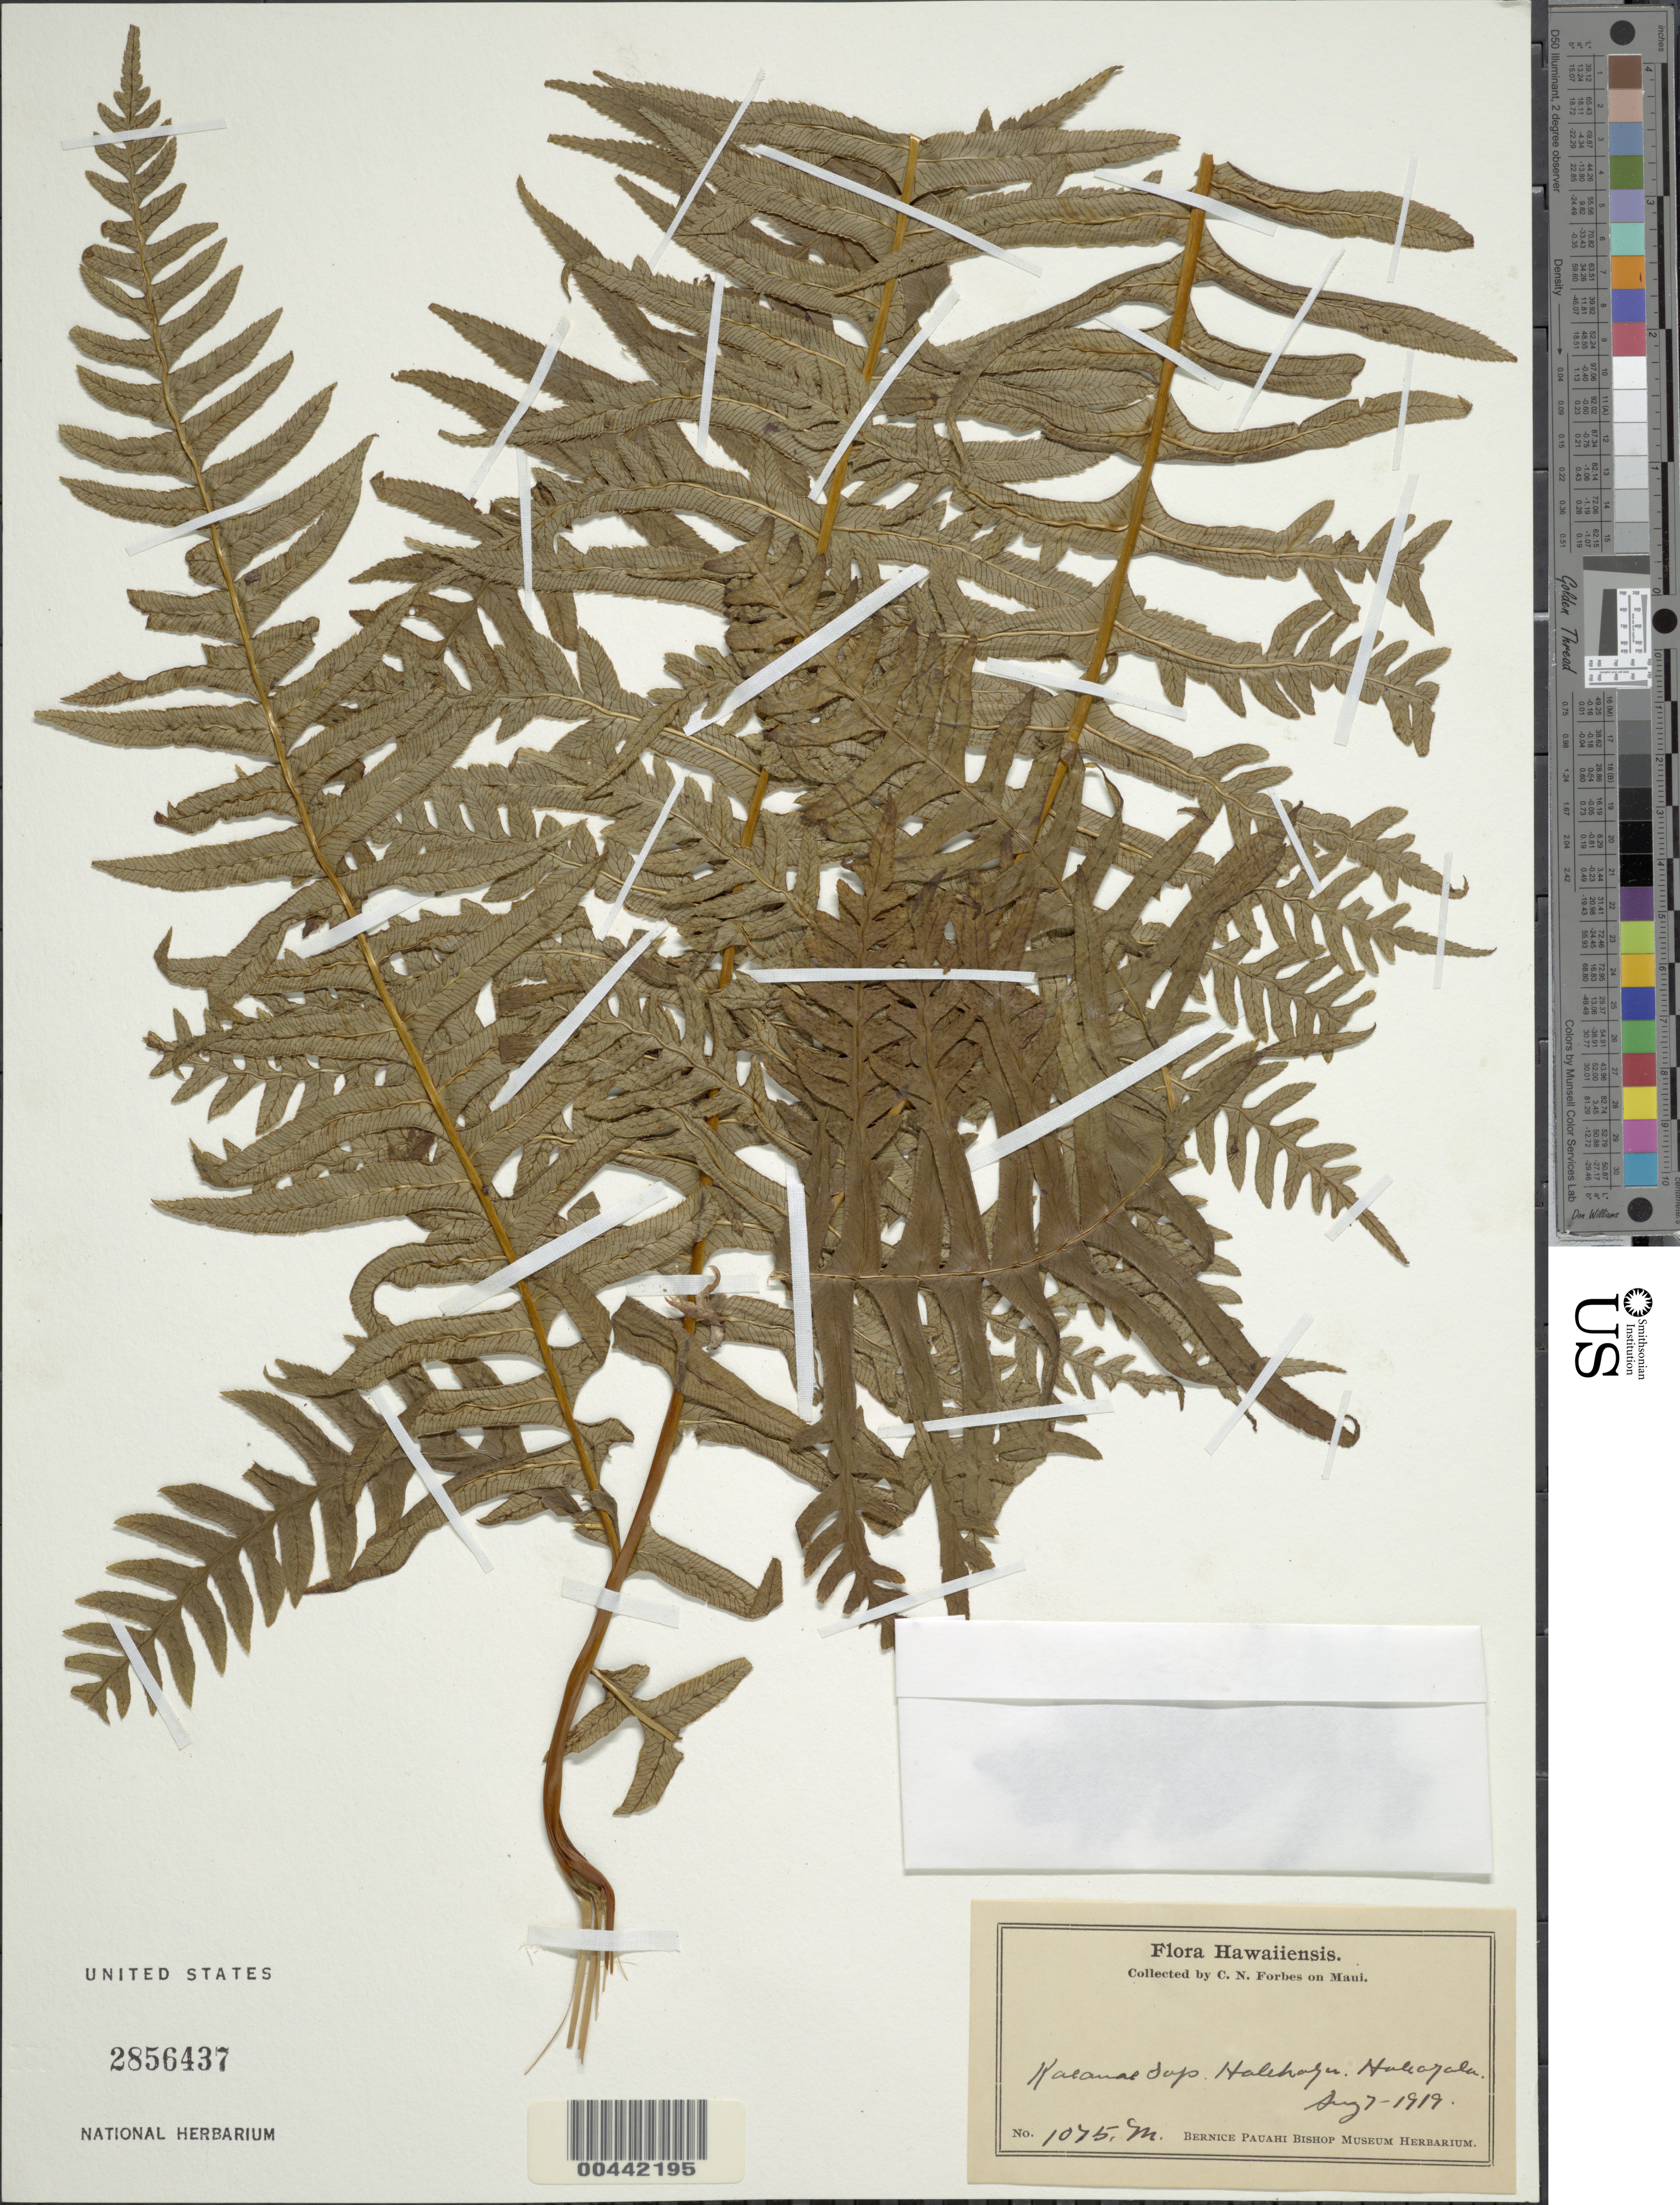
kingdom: Plantae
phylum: Tracheophyta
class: Polypodiopsida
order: Polypodiales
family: Pteridaceae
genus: Pteris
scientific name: Pteris terminalis var. terminalis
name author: Wall.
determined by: Wagner, W. L., (BOT), Smithsonian Institution - National Museum of Natural History (UNITED STATES)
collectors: C. N. Forbes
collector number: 1075.M.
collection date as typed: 7 Aug 1919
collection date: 1919-08-07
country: United States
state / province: Hawaii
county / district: Maui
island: Maui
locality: Kaeanae Gap, Halehaku, Haleakala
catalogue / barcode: US 2856437